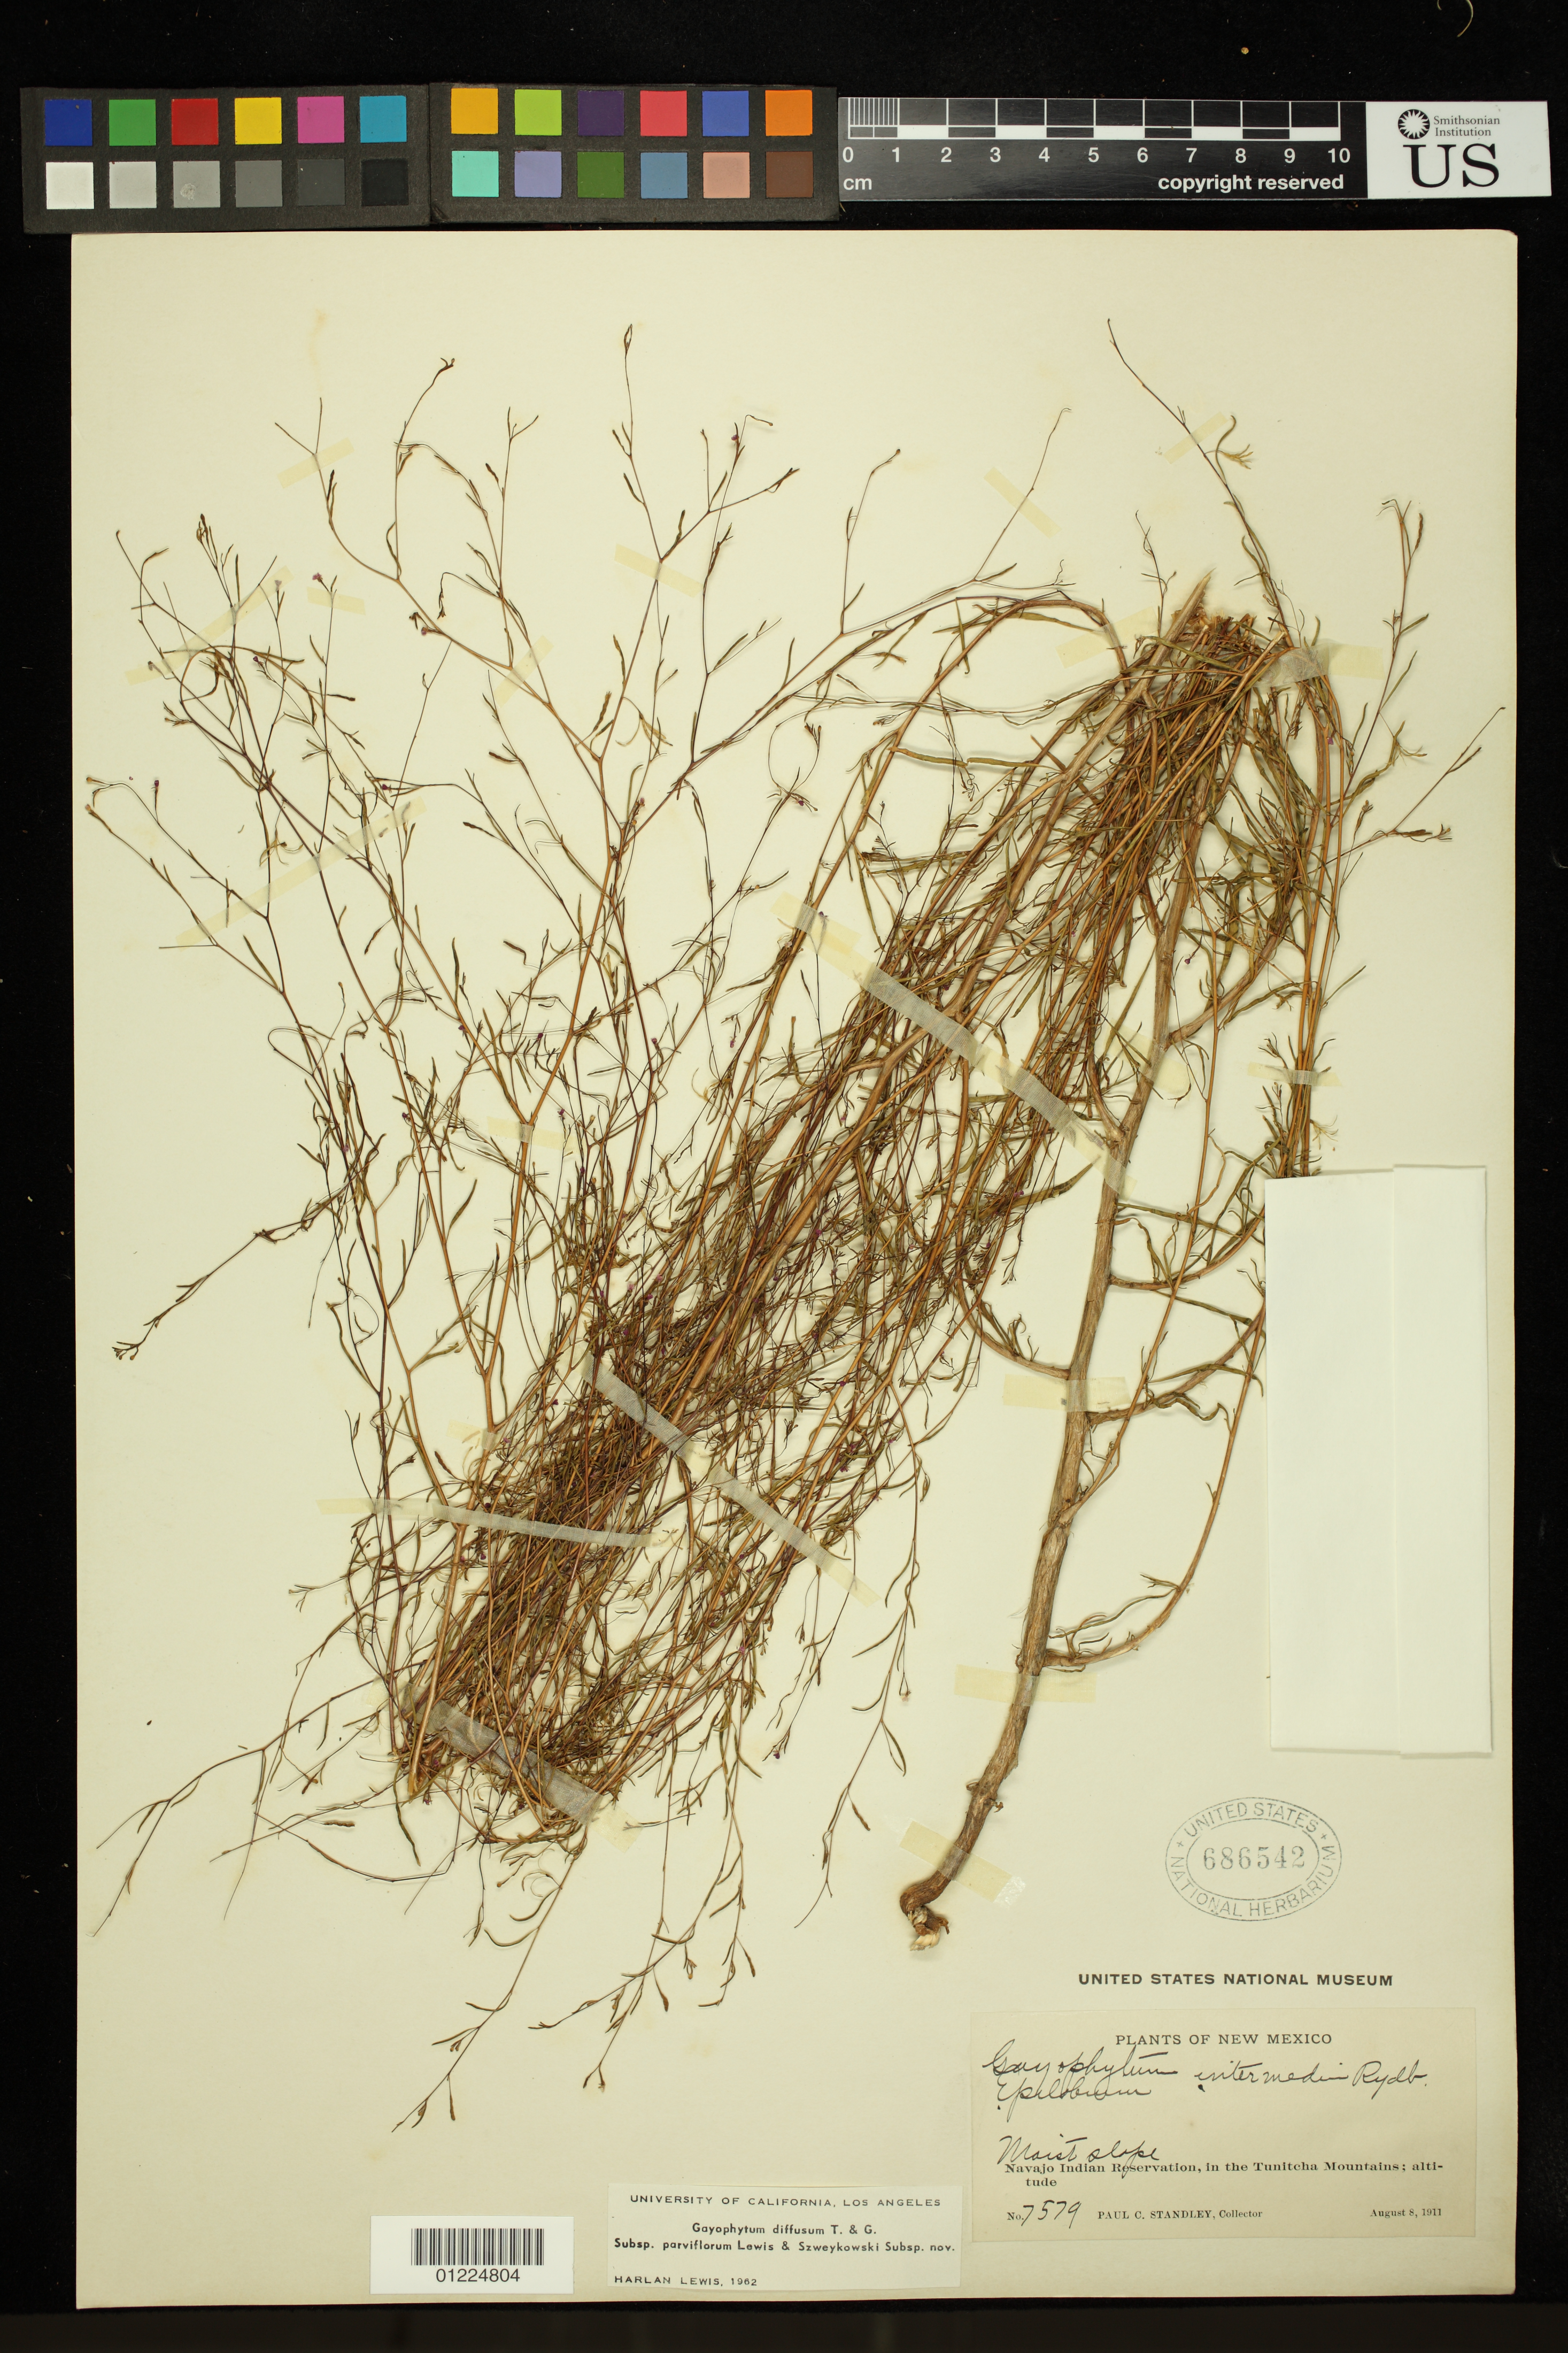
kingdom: Plantae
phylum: Tracheophyta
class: Magnoliopsida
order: Myrtales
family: Onagraceae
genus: Gayophytum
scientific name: Gayophytum diffusum subsp. parviflorum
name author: F. H. Lewis & Szweyk.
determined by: Lewis, H.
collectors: P. C. Standley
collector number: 7579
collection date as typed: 08 Aug 1911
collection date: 1911-08-08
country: United States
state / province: New Mexico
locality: Navajo Indian Reservation, in the Tunitcha Mountains.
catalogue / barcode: US 686542